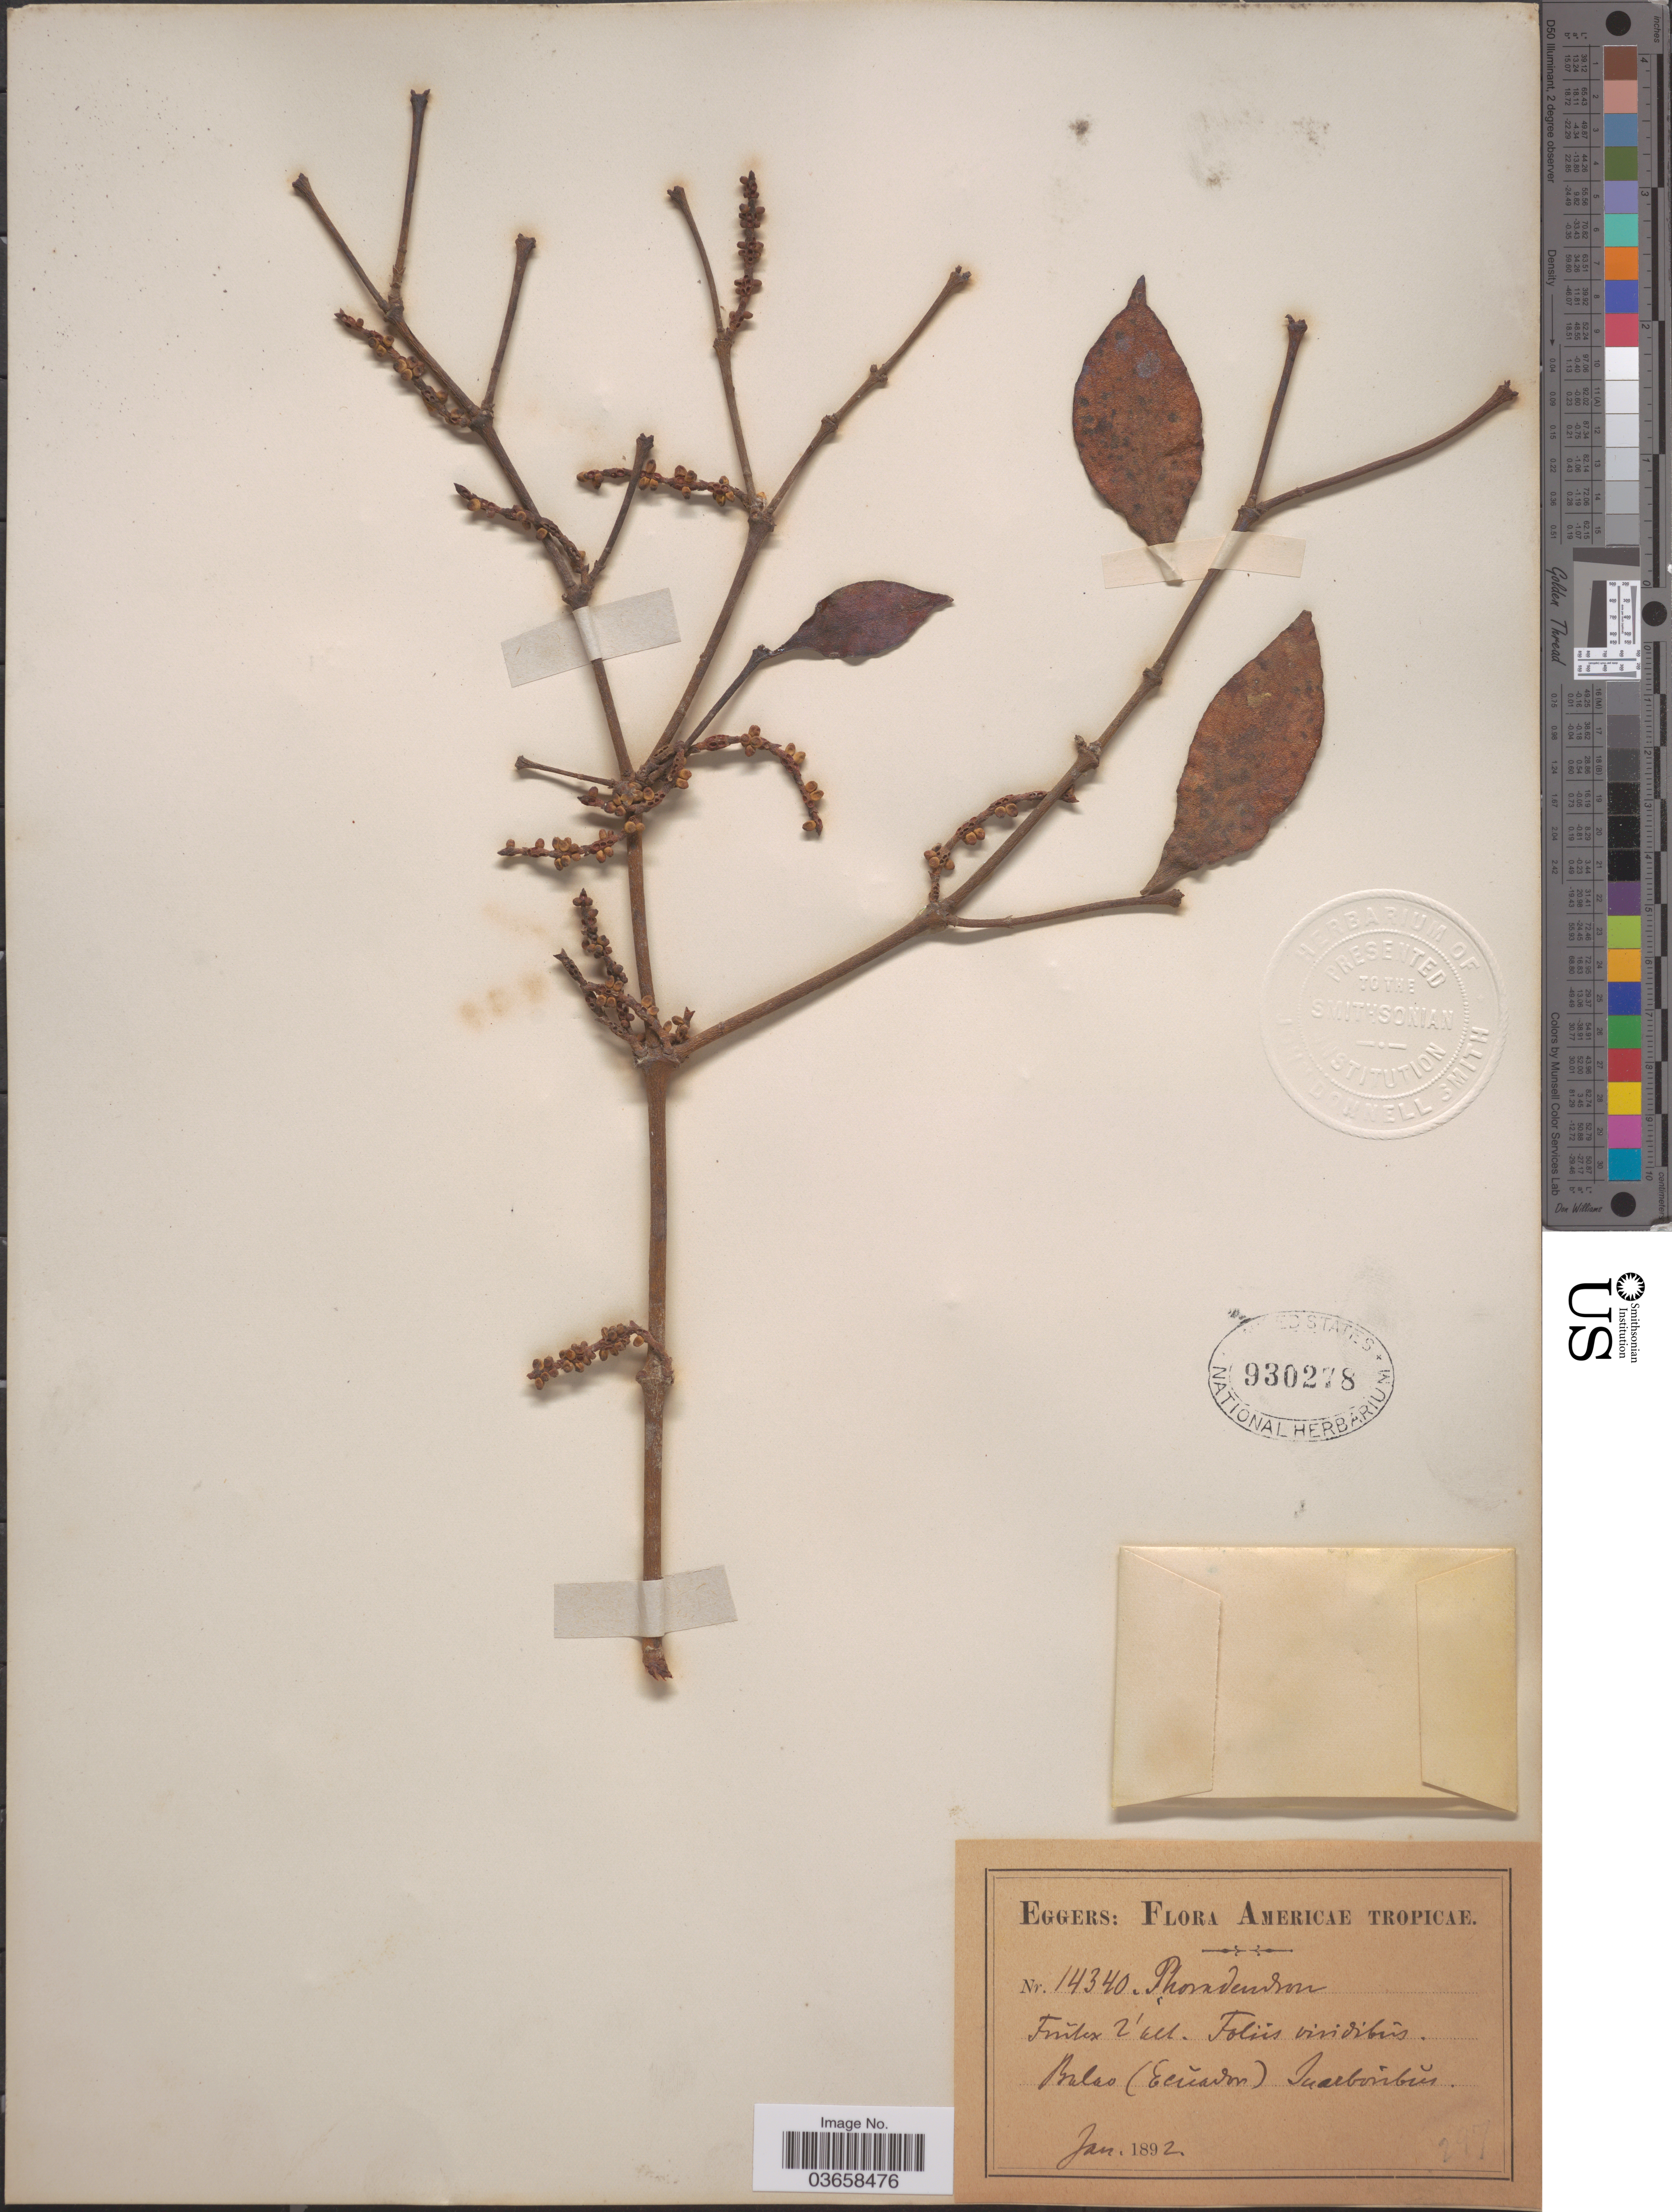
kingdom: Plantae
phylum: Tracheophyta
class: Magnoliopsida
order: Santalales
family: Viscaceae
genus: Phoradendron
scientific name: Phoradendron piperoides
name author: (Kunth) Trel.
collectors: -. Eggers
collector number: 14340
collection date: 1892-01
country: Ecuador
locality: Americae Tropicae. Balao, In arboribus.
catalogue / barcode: US 930278